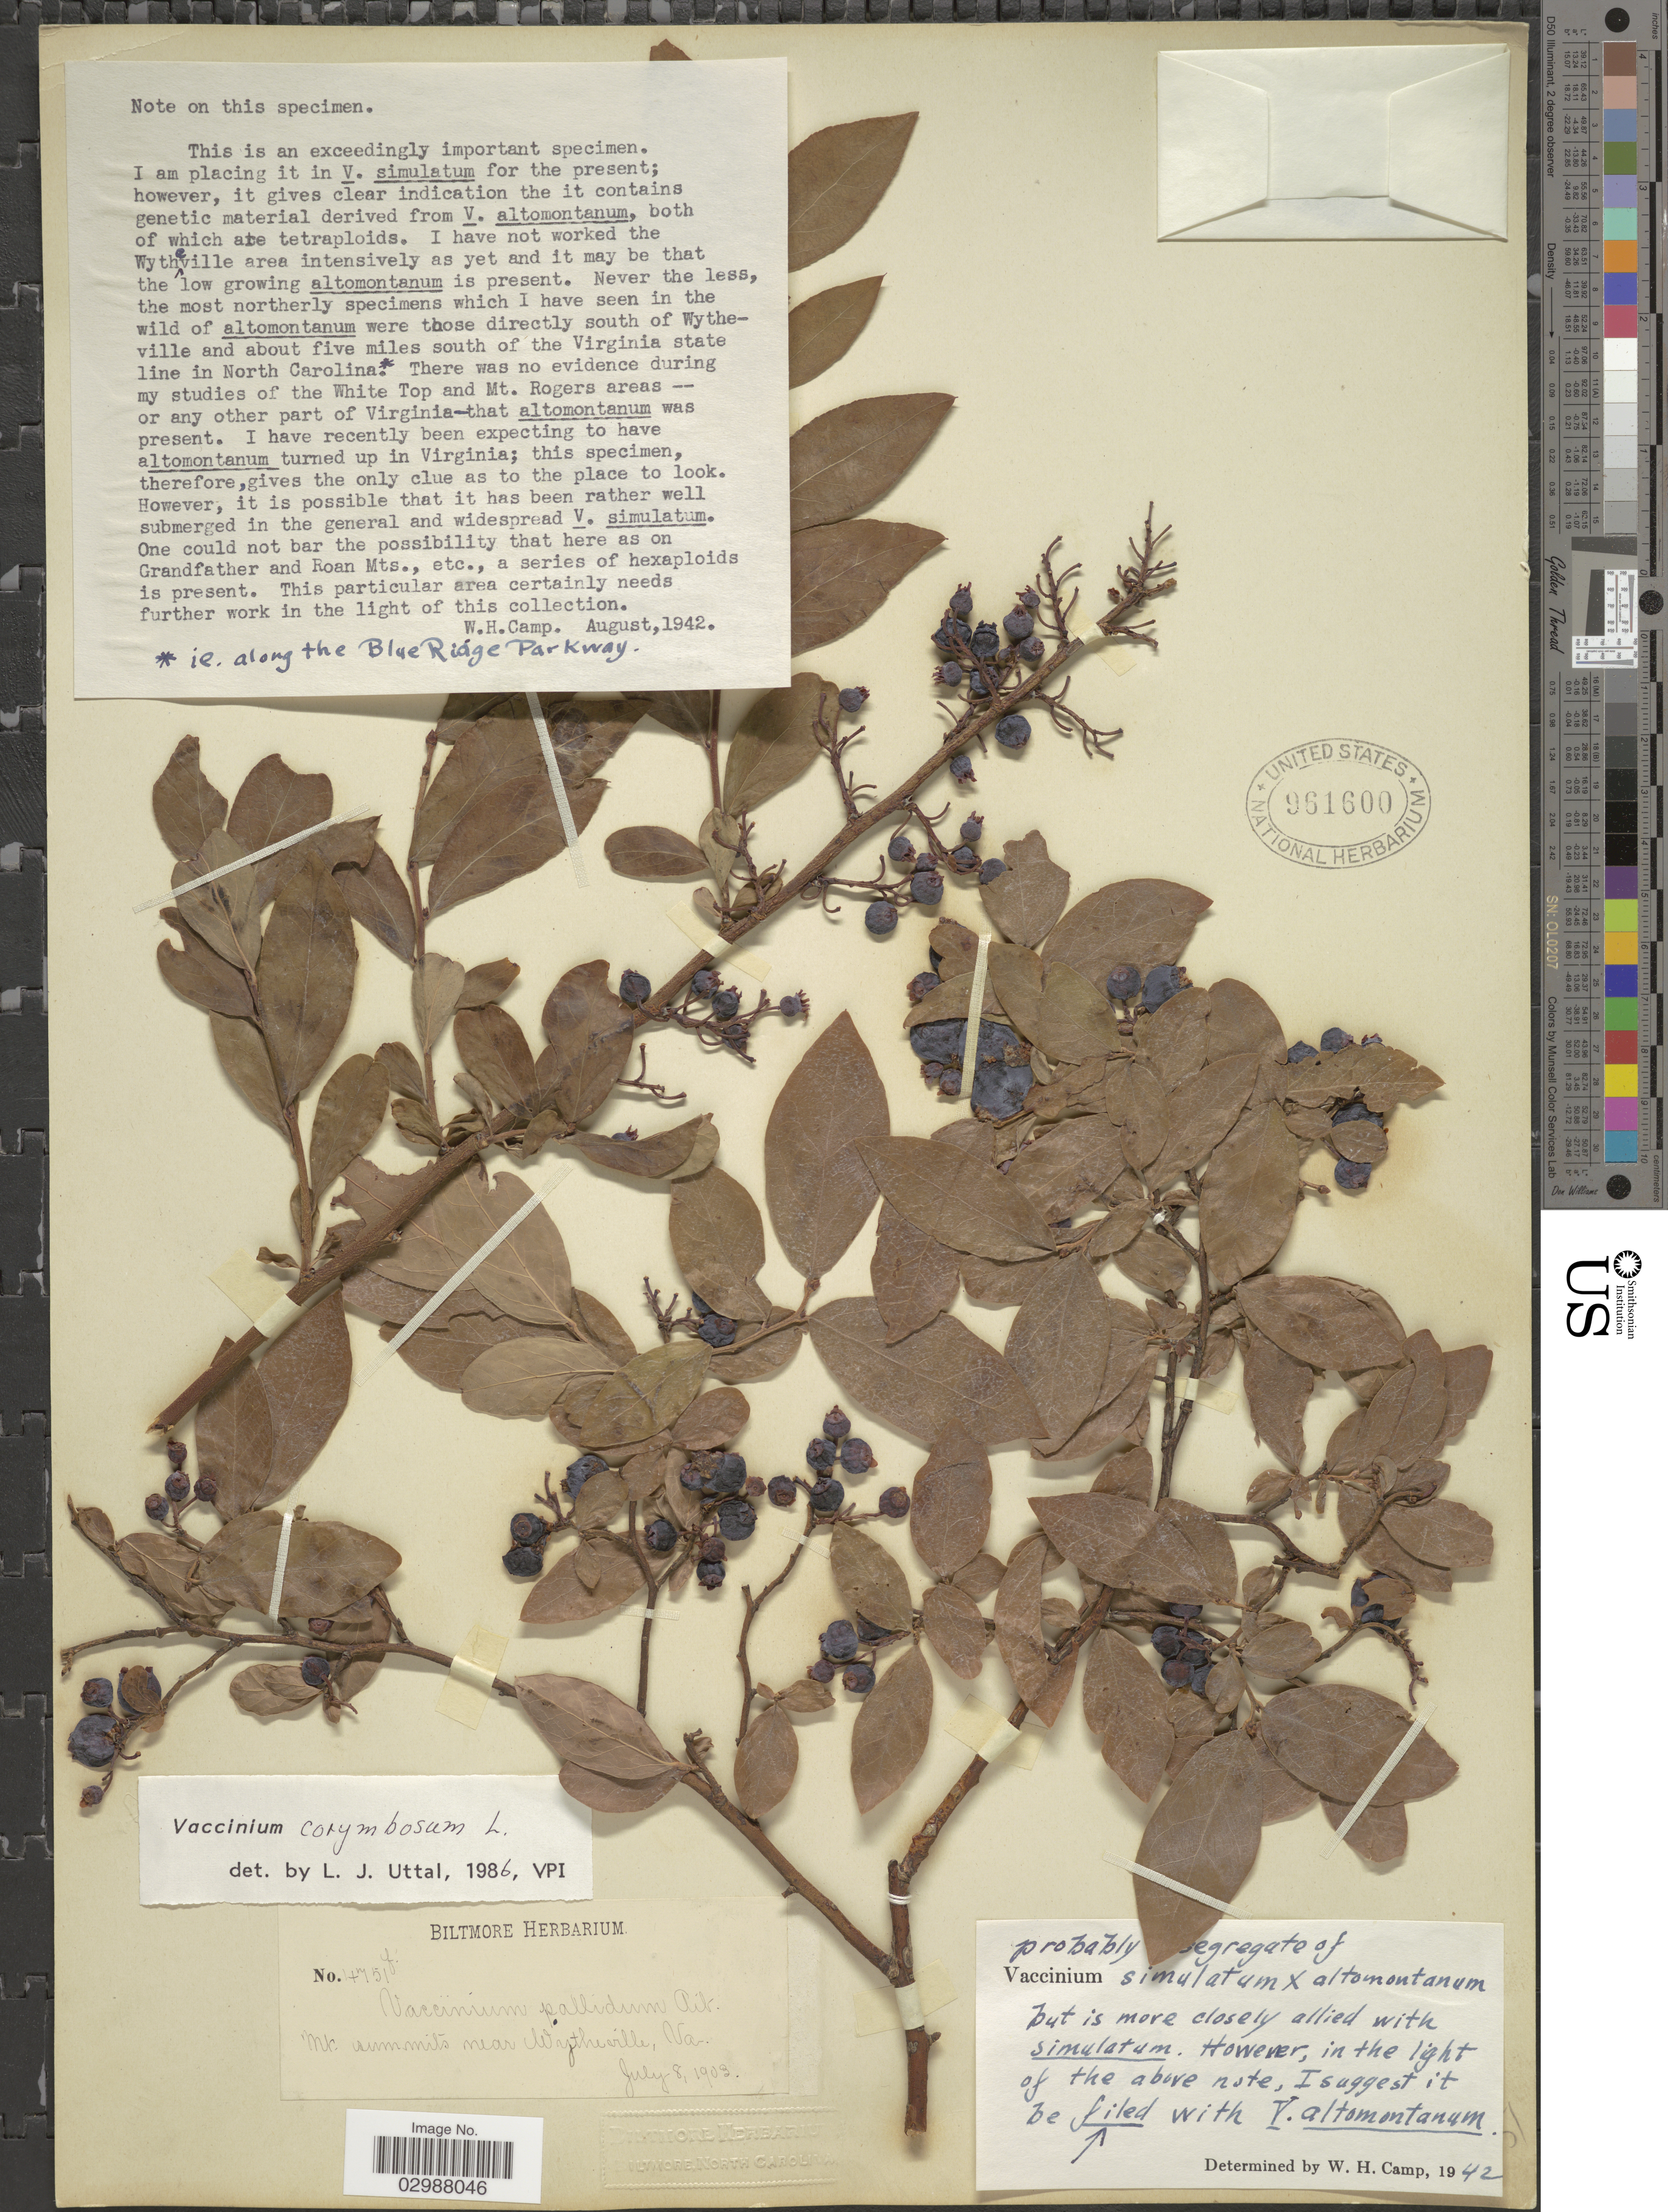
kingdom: Plantae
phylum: Tracheophyta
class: Magnoliopsida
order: Ericales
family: Ericaceae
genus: Vaccinium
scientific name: Vaccinium corymbosum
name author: L.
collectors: ex herb. Biltmore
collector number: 4751f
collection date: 1903-07-08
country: United States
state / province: Virginia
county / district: Wythe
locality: Mt. summits near Wytheville.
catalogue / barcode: US 961600